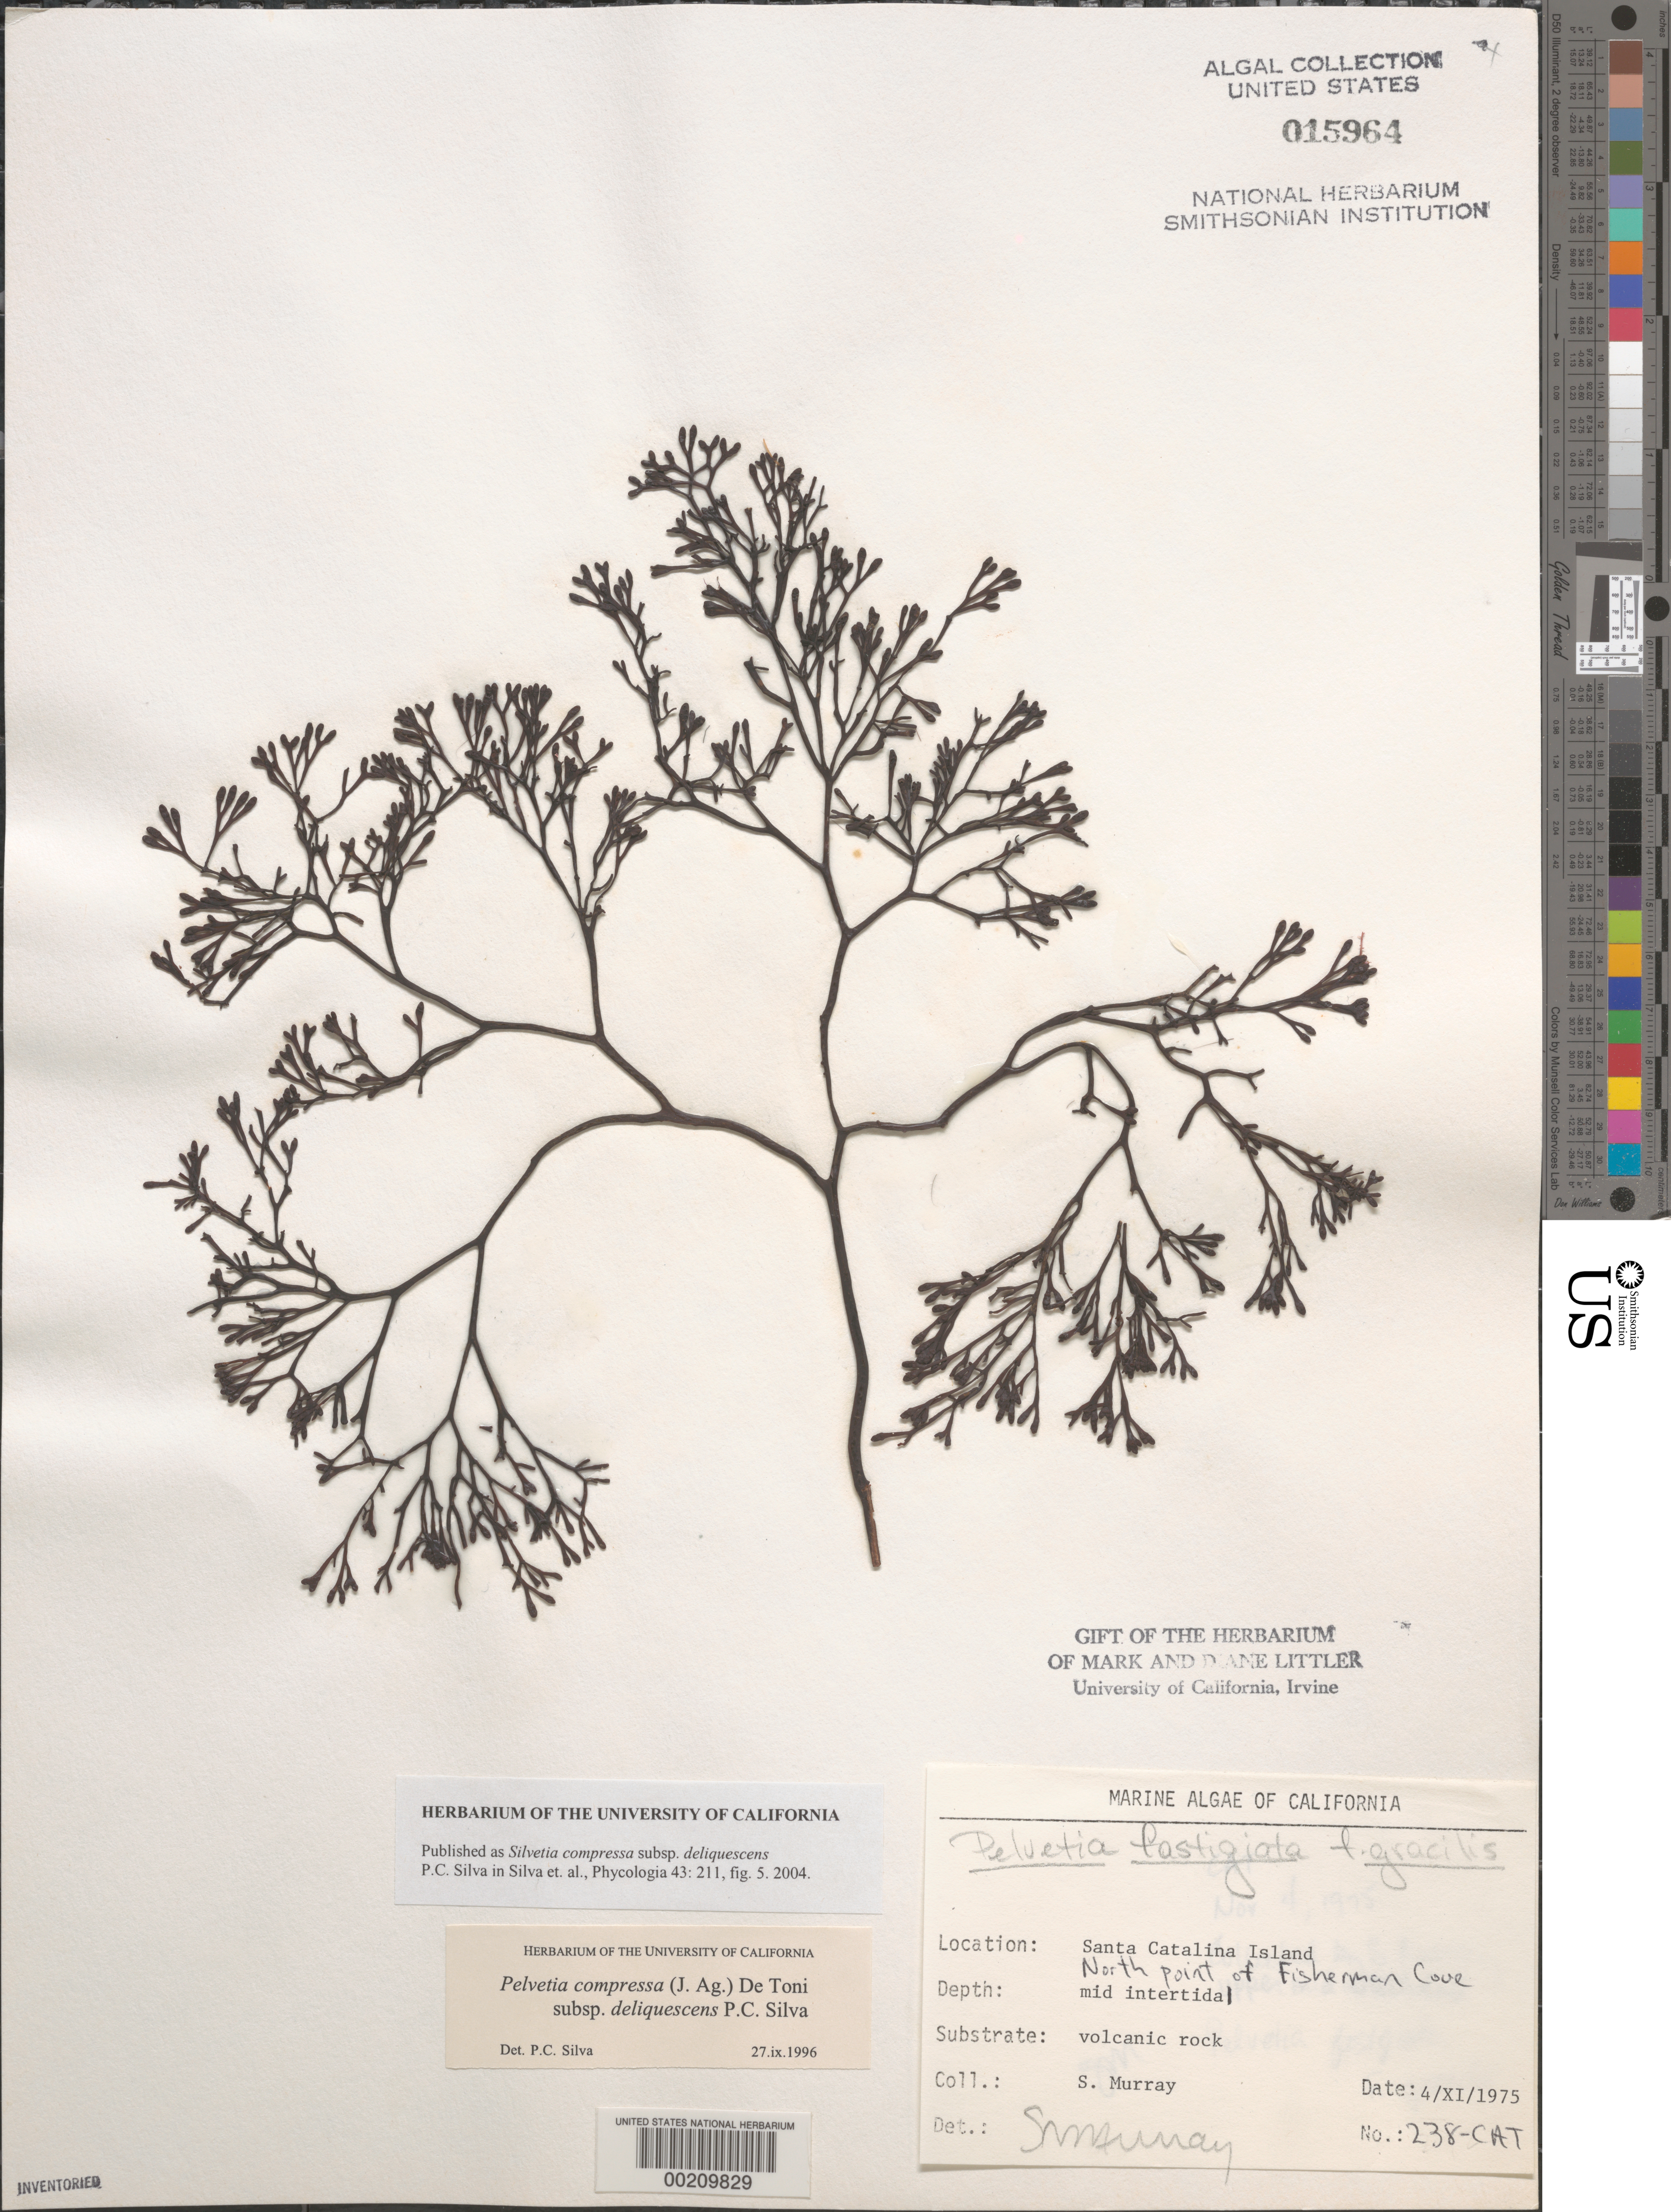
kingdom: Chromista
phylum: Ochrophyta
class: Phaeophyceae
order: Fucales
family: Fucaceae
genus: Silvetia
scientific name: Silvetia compressa subsp. deliquescens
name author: P.C. Silva in P.C. Silva et al.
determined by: Silva, P. C.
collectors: S. N. Murray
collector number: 238-CAT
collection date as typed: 04 Nov 1975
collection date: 1975-11-04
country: United States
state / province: California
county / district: Los Angeles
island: Santa Catalina Island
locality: Fishermen Cove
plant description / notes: BLM-SOCALBIGHT Rocky Intertidal Survey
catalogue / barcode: US 15964